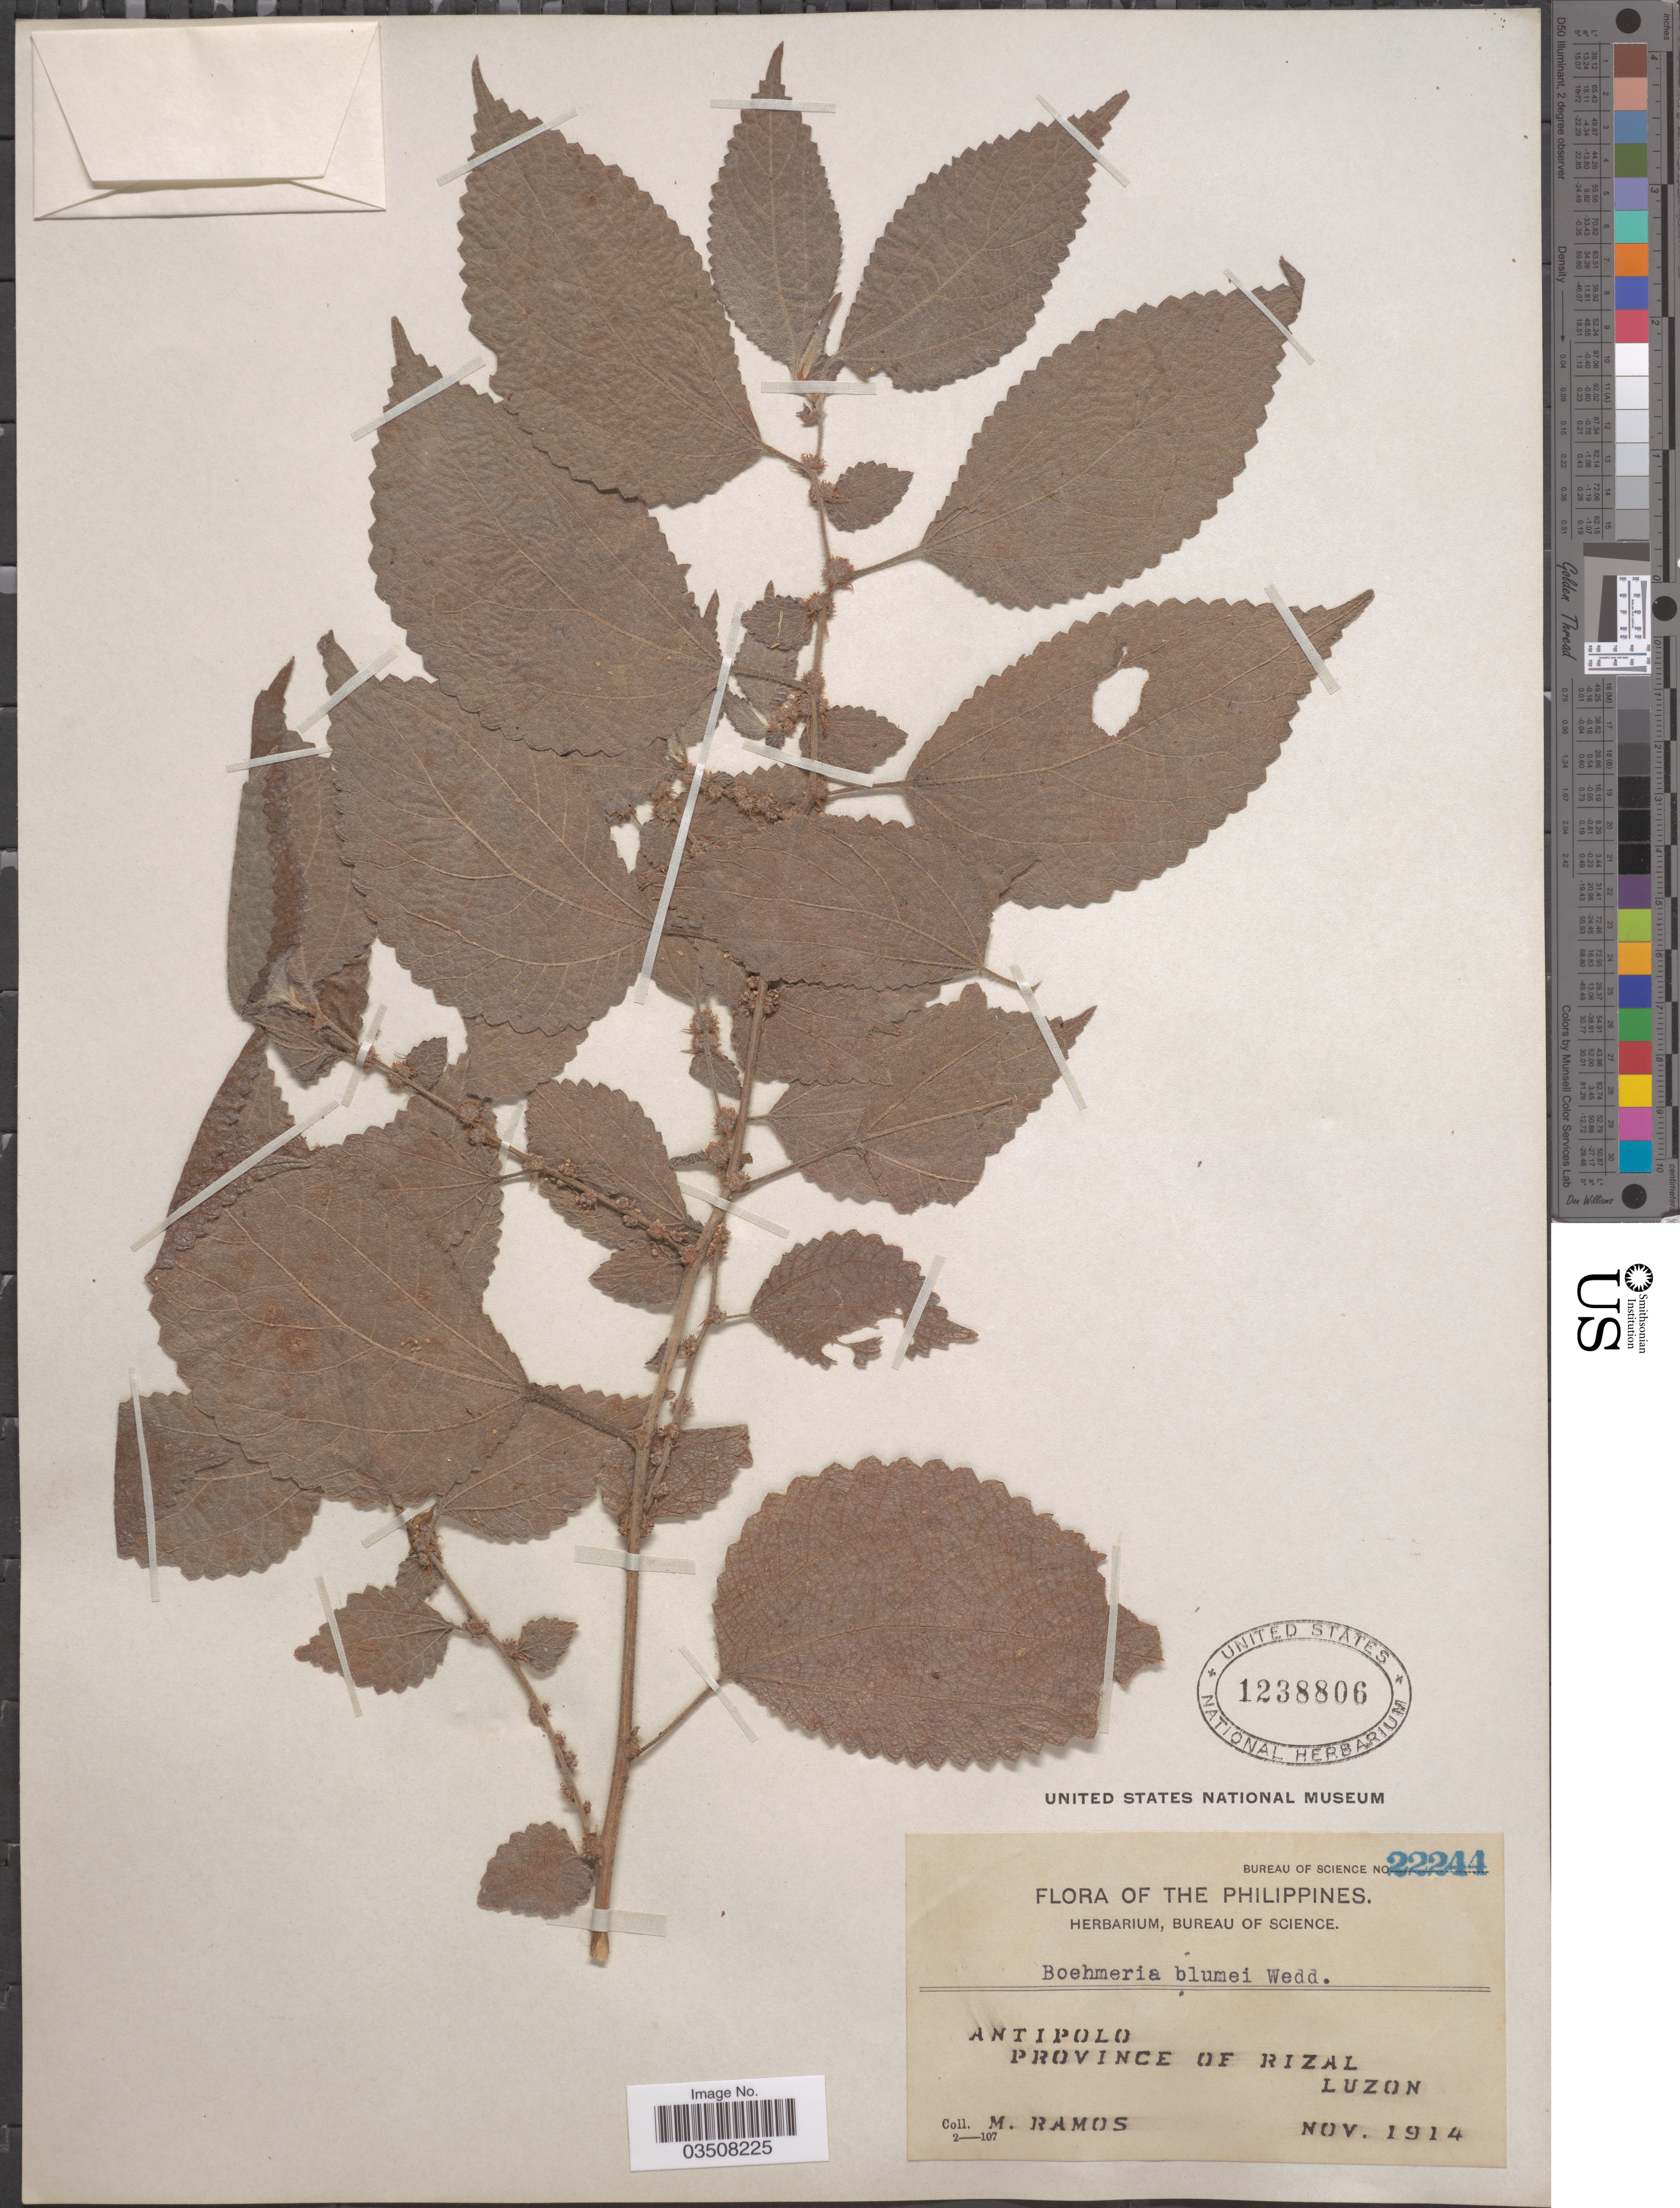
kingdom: Plantae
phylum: Tracheophyta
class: Magnoliopsida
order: Rosales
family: Urticaceae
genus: Boehmeria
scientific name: Boehmeria blumei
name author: Wedd.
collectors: M. Ramos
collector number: Bureau of Science 22244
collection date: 1914-11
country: Philippines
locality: Antipolo, Province of Rizal, Luzon.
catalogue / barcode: US 1238806